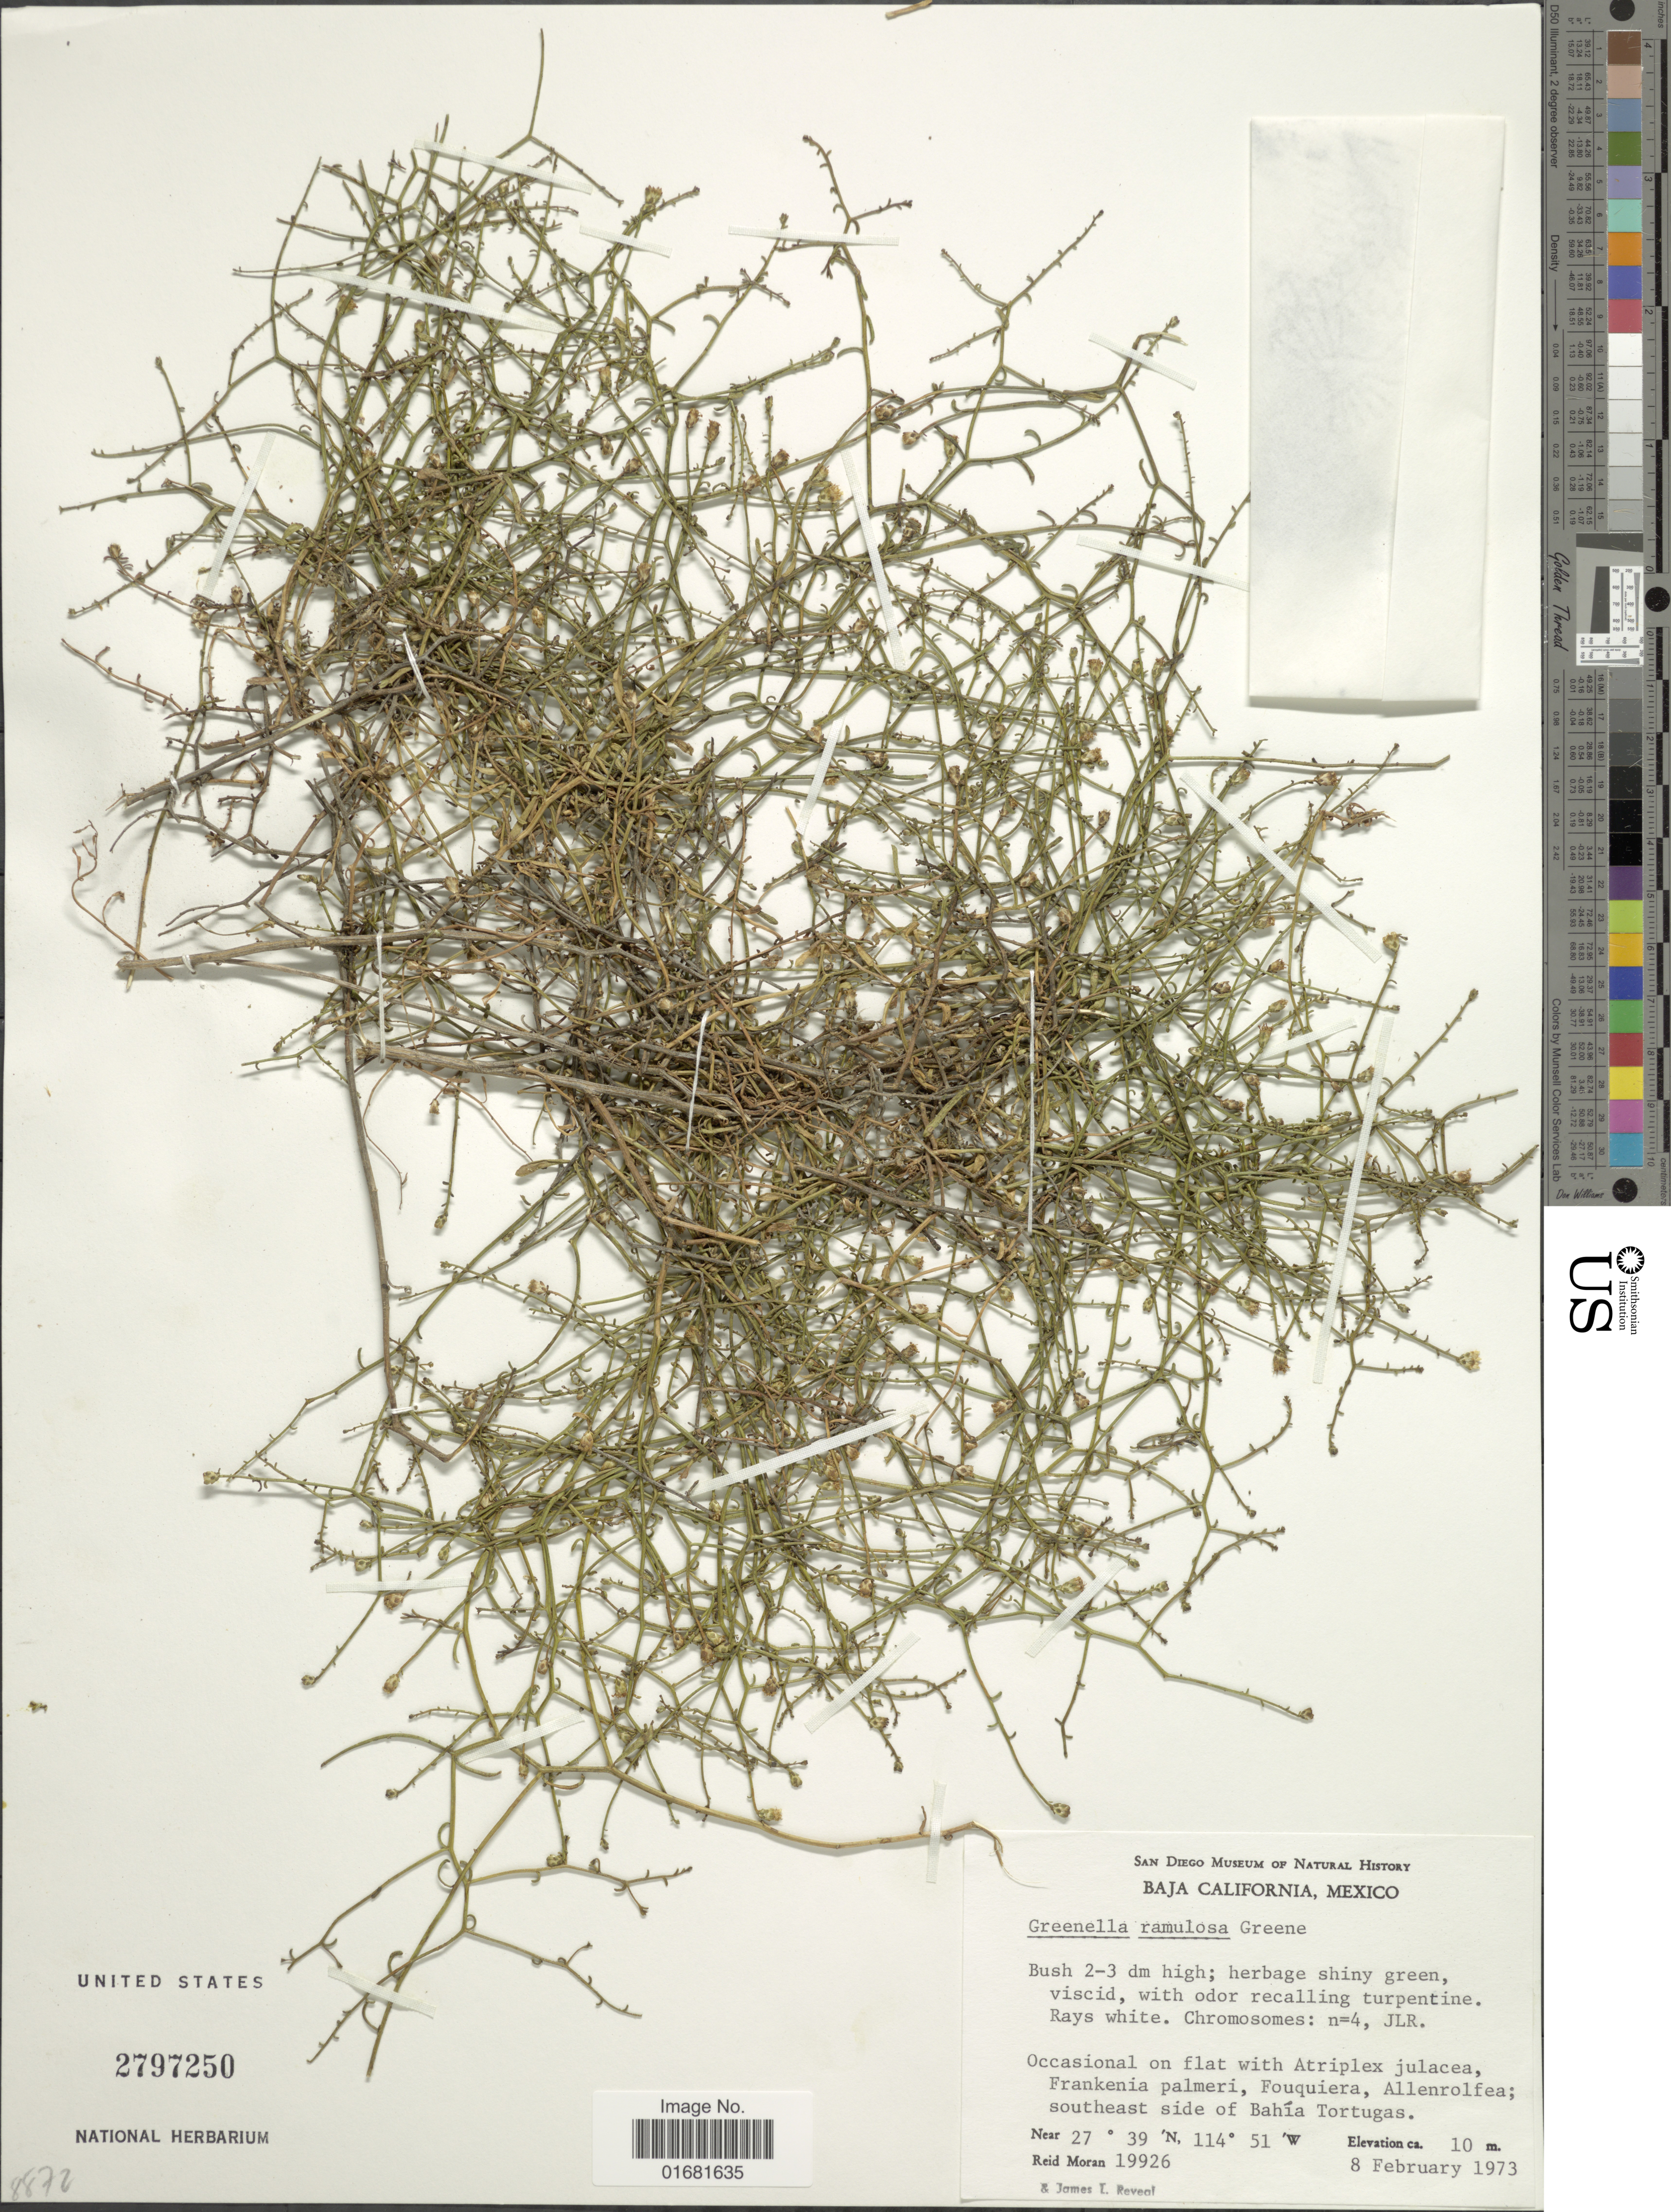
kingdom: Plantae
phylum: Tracheophyta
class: Magnoliopsida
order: Asterales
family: Asteraceae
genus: Gutierrezia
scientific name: Gutierrezia ramulosa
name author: (Greene) M.A. Lane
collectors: R. V. Moran & J. L. Reveal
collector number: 19926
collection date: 1973-02-08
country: Mexico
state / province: Baja California Sur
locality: Southeast side of Bahía Tortugas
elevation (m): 10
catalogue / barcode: US 2797250